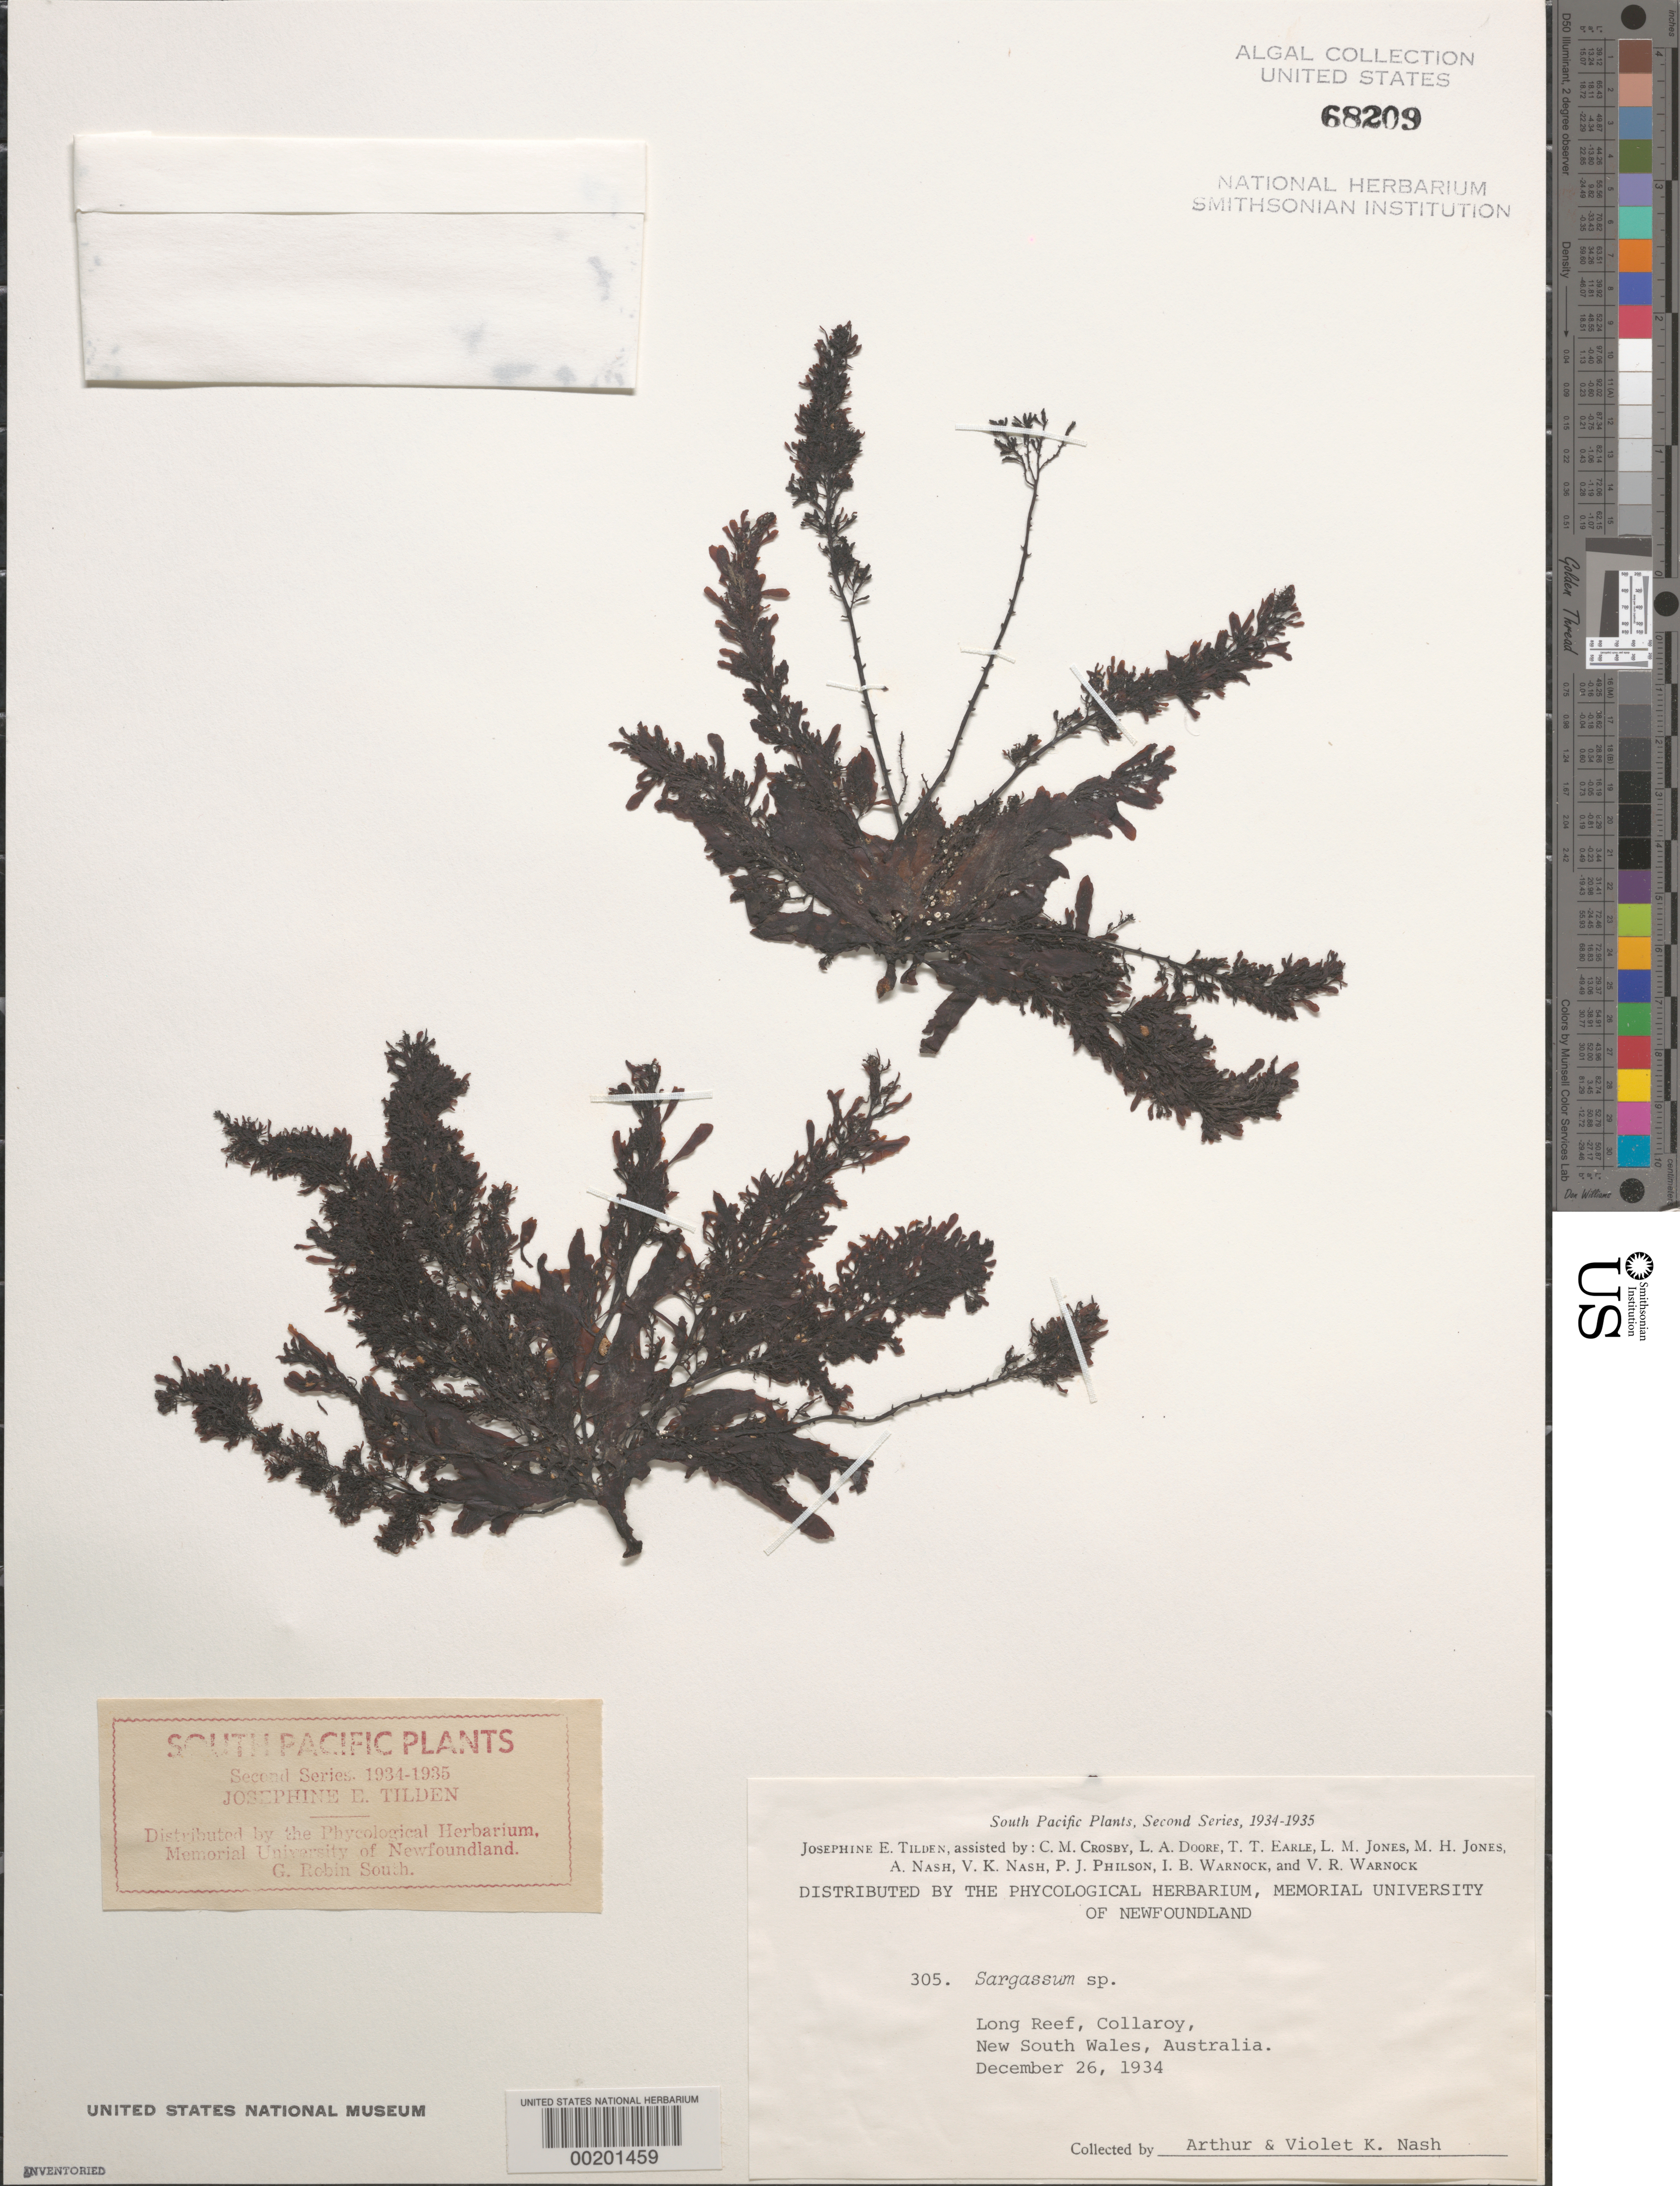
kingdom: Chromista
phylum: Ochrophyta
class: Phaeophyceae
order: Fucales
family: Sargassaceae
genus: Sargassum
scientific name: Sargassum sp.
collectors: A. Nash & V. K. Nash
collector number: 305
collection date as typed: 26 Dec 1934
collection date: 1934-12-26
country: Australia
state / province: New South Wales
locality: Long reef, collaroy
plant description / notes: Tilden, South Pacific Plants, Second Series, 1934-1935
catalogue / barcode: US 68209